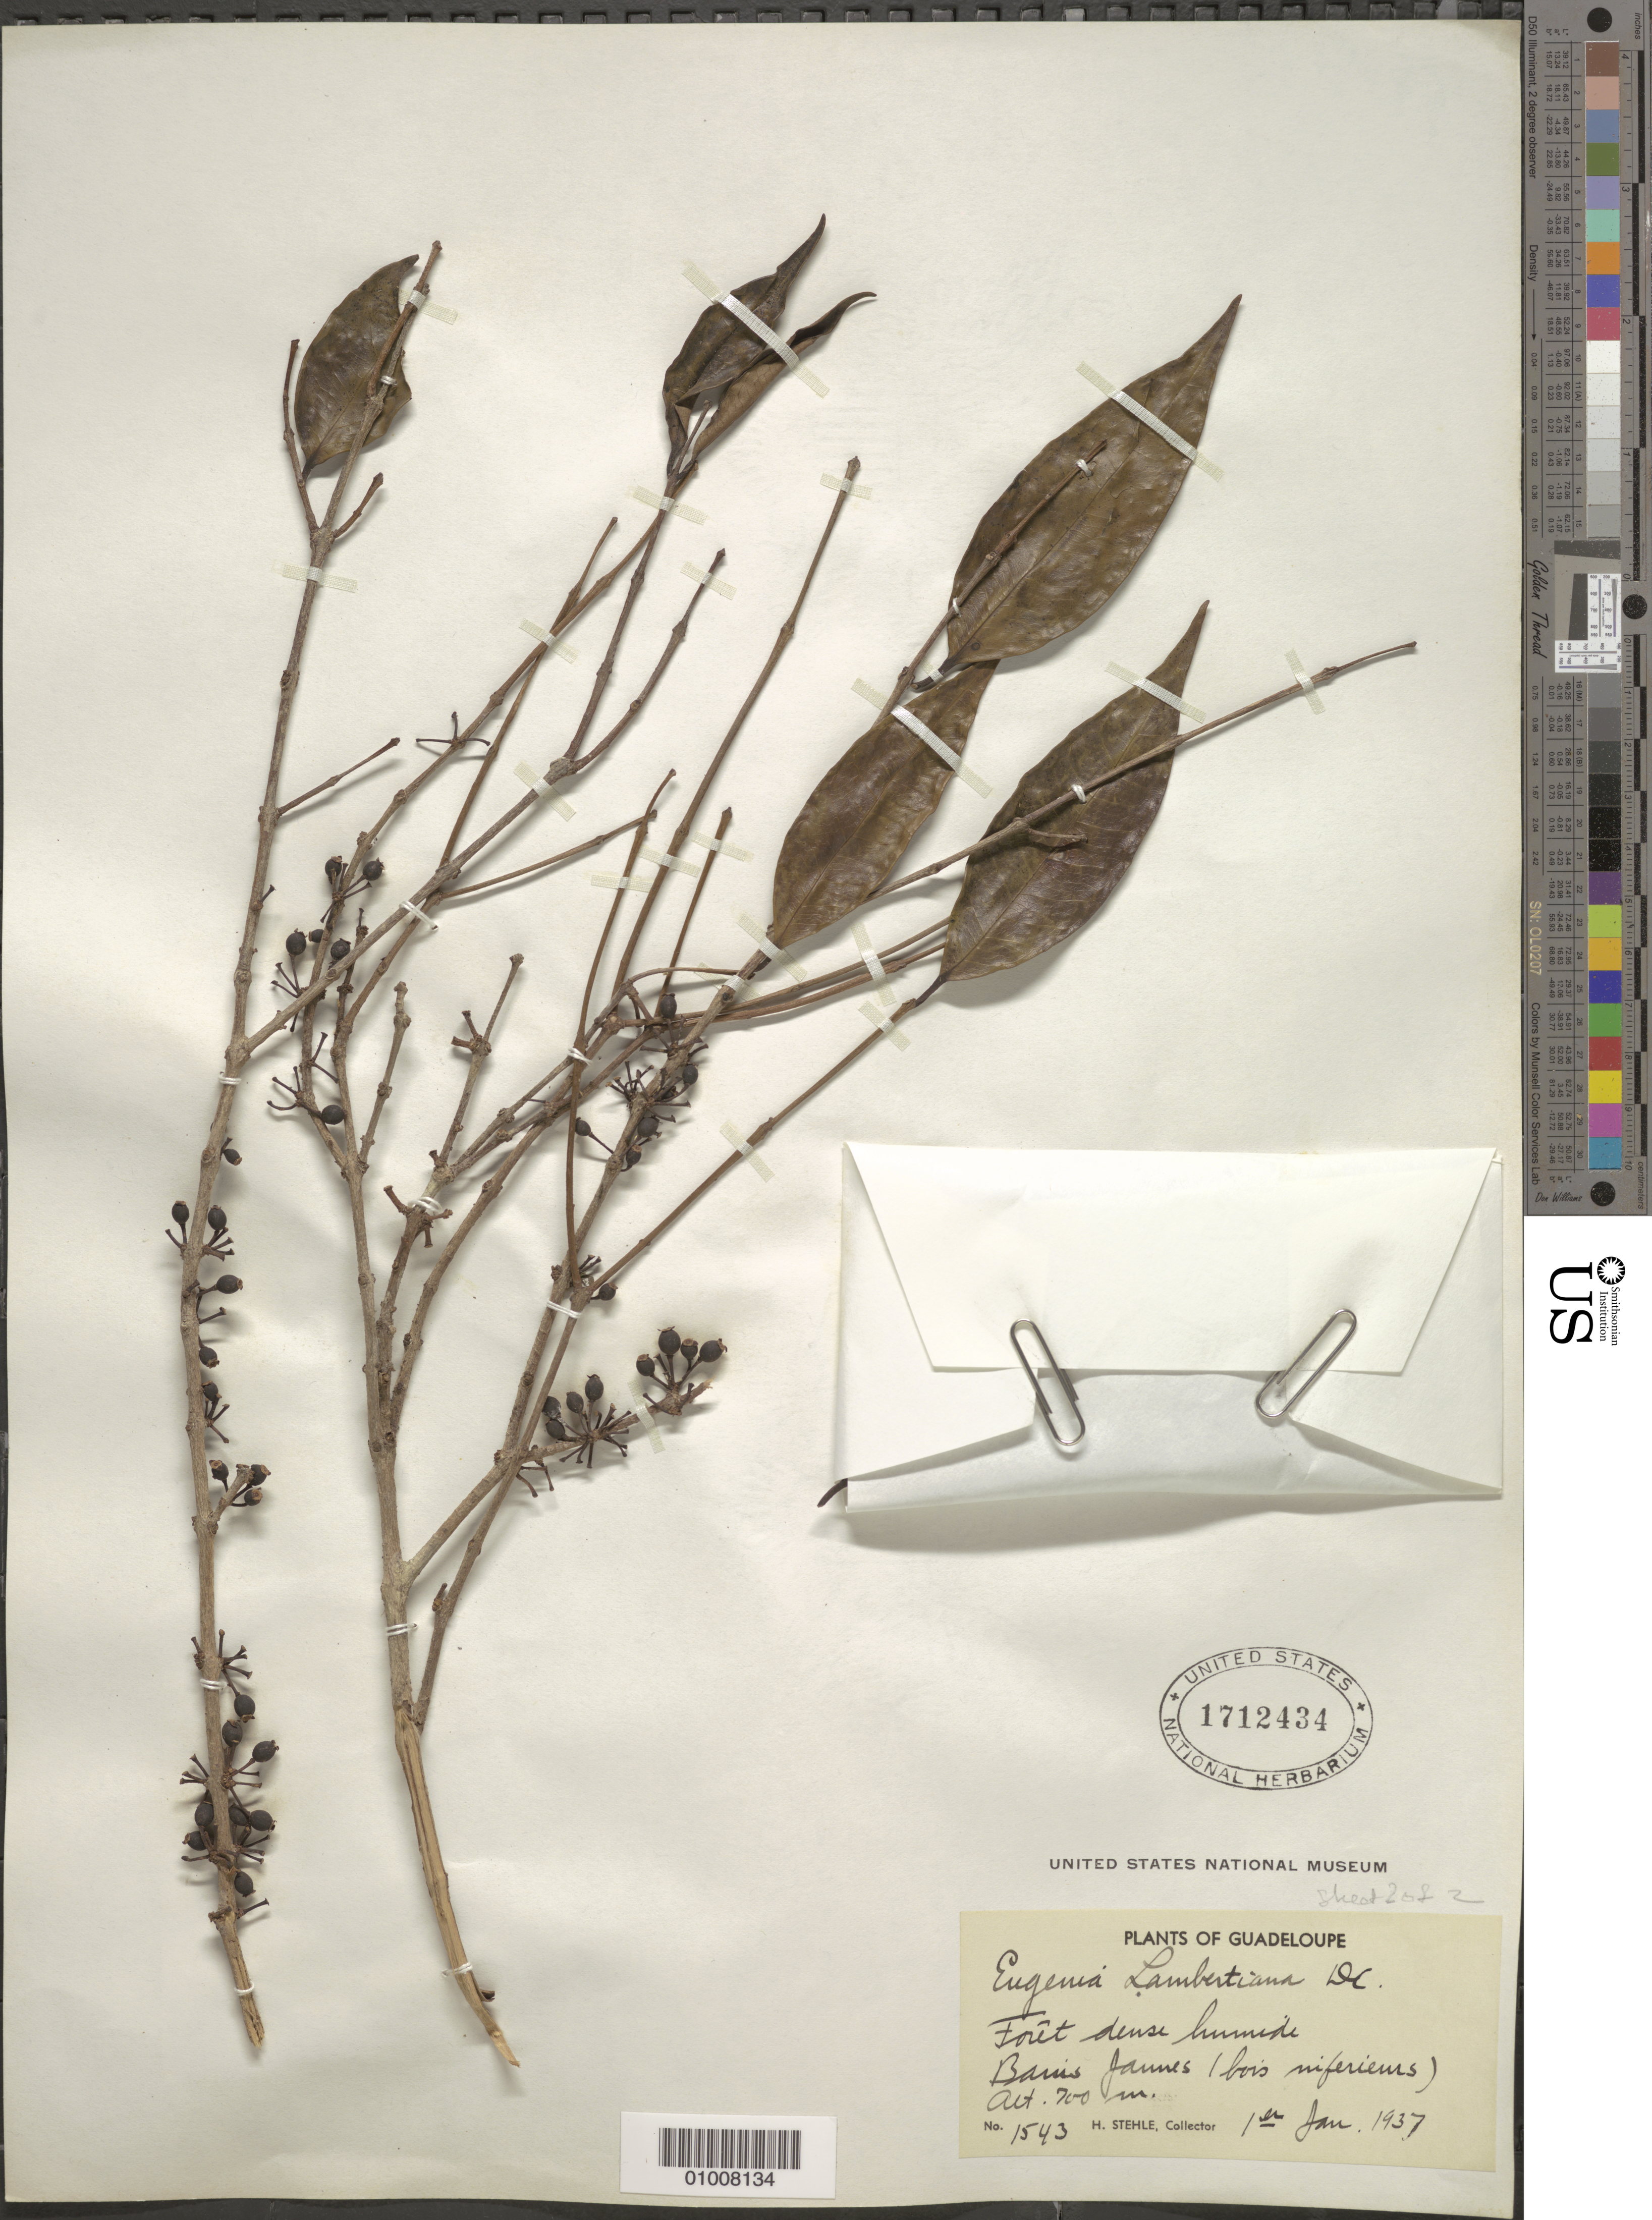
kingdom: Plantae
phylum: Tracheophyta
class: Magnoliopsida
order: Myrtales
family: Myrtaceae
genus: Eugenia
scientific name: Eugenia lambertiana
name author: DC.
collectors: H. Stehlé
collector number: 1543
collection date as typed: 01 Jan 1937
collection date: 1937-01-01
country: Guadeloupe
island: Basse Terre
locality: Bains Jaunes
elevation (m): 700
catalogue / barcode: US 1712434